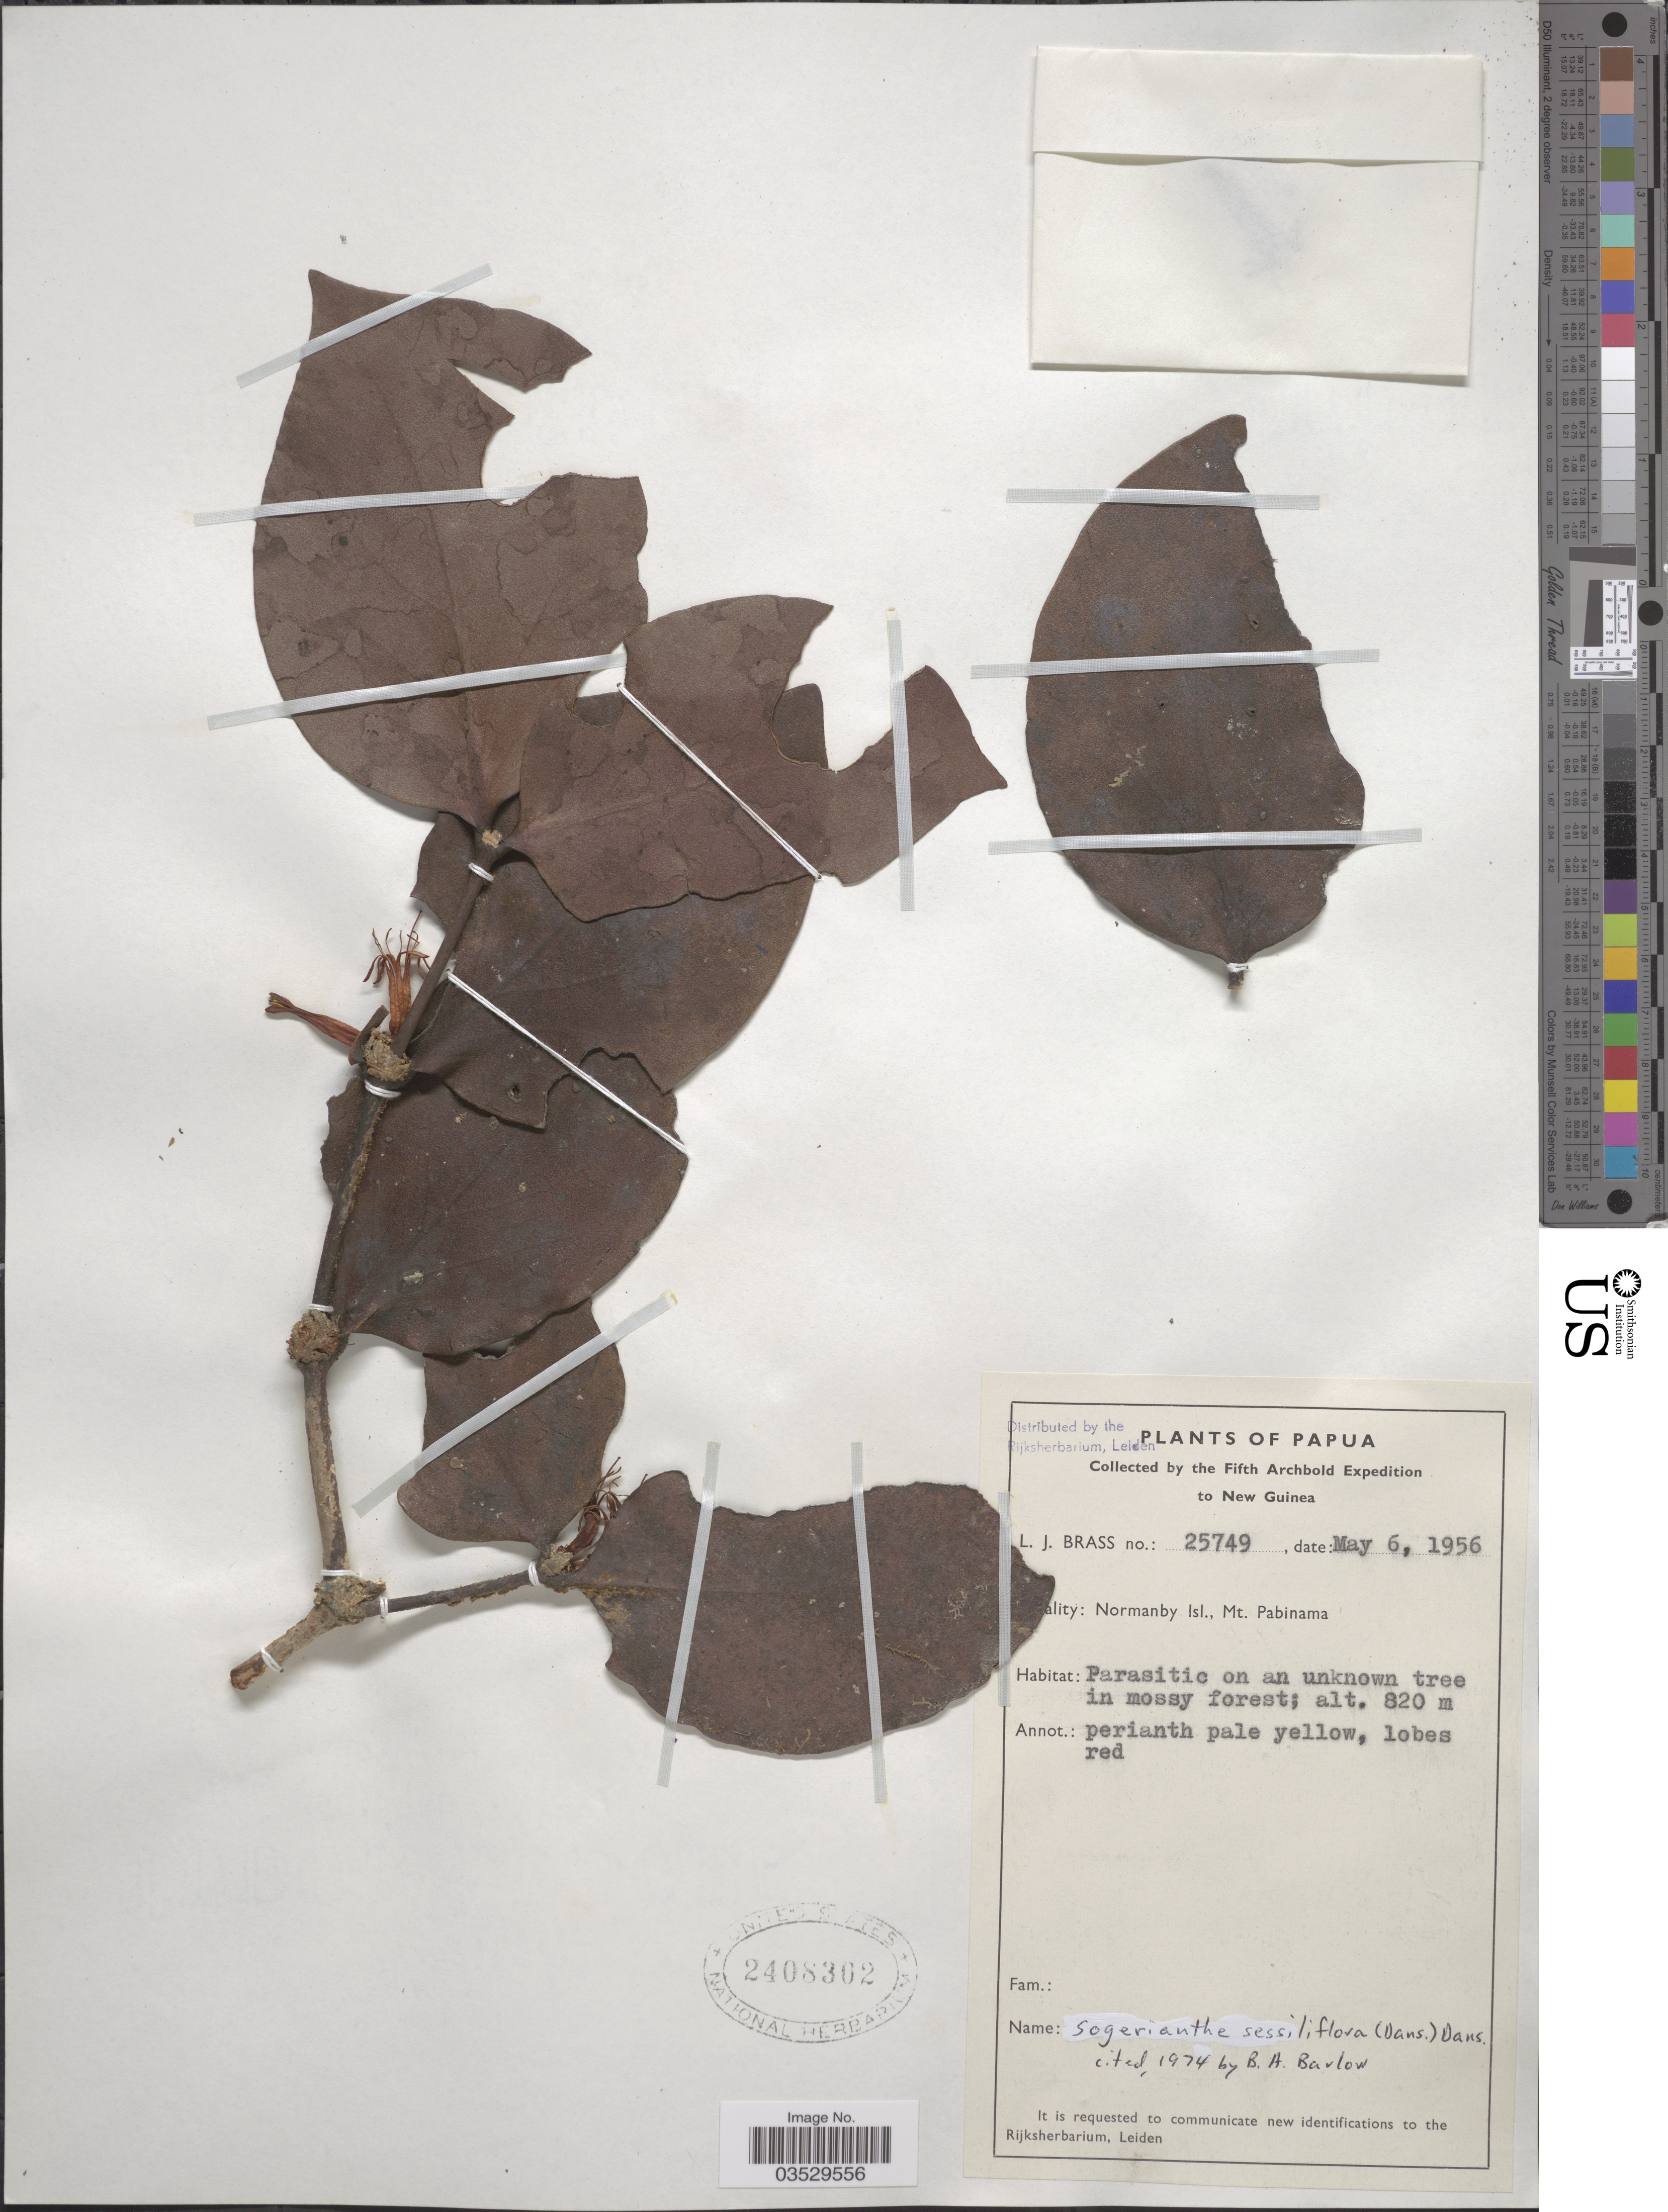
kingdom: Plantae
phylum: Tracheophyta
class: Magnoliopsida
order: Santalales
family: Loranthaceae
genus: Sogerianthe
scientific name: Sogerianthe sessiliflora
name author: (Danser) Danser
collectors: L. J. Brass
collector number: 25749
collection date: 1956-05-06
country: Papua New Guinea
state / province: Milne Bay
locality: Papua, New Guinea. Normanby Isl., Mt. Pabinama.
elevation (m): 820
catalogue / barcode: US 2408302